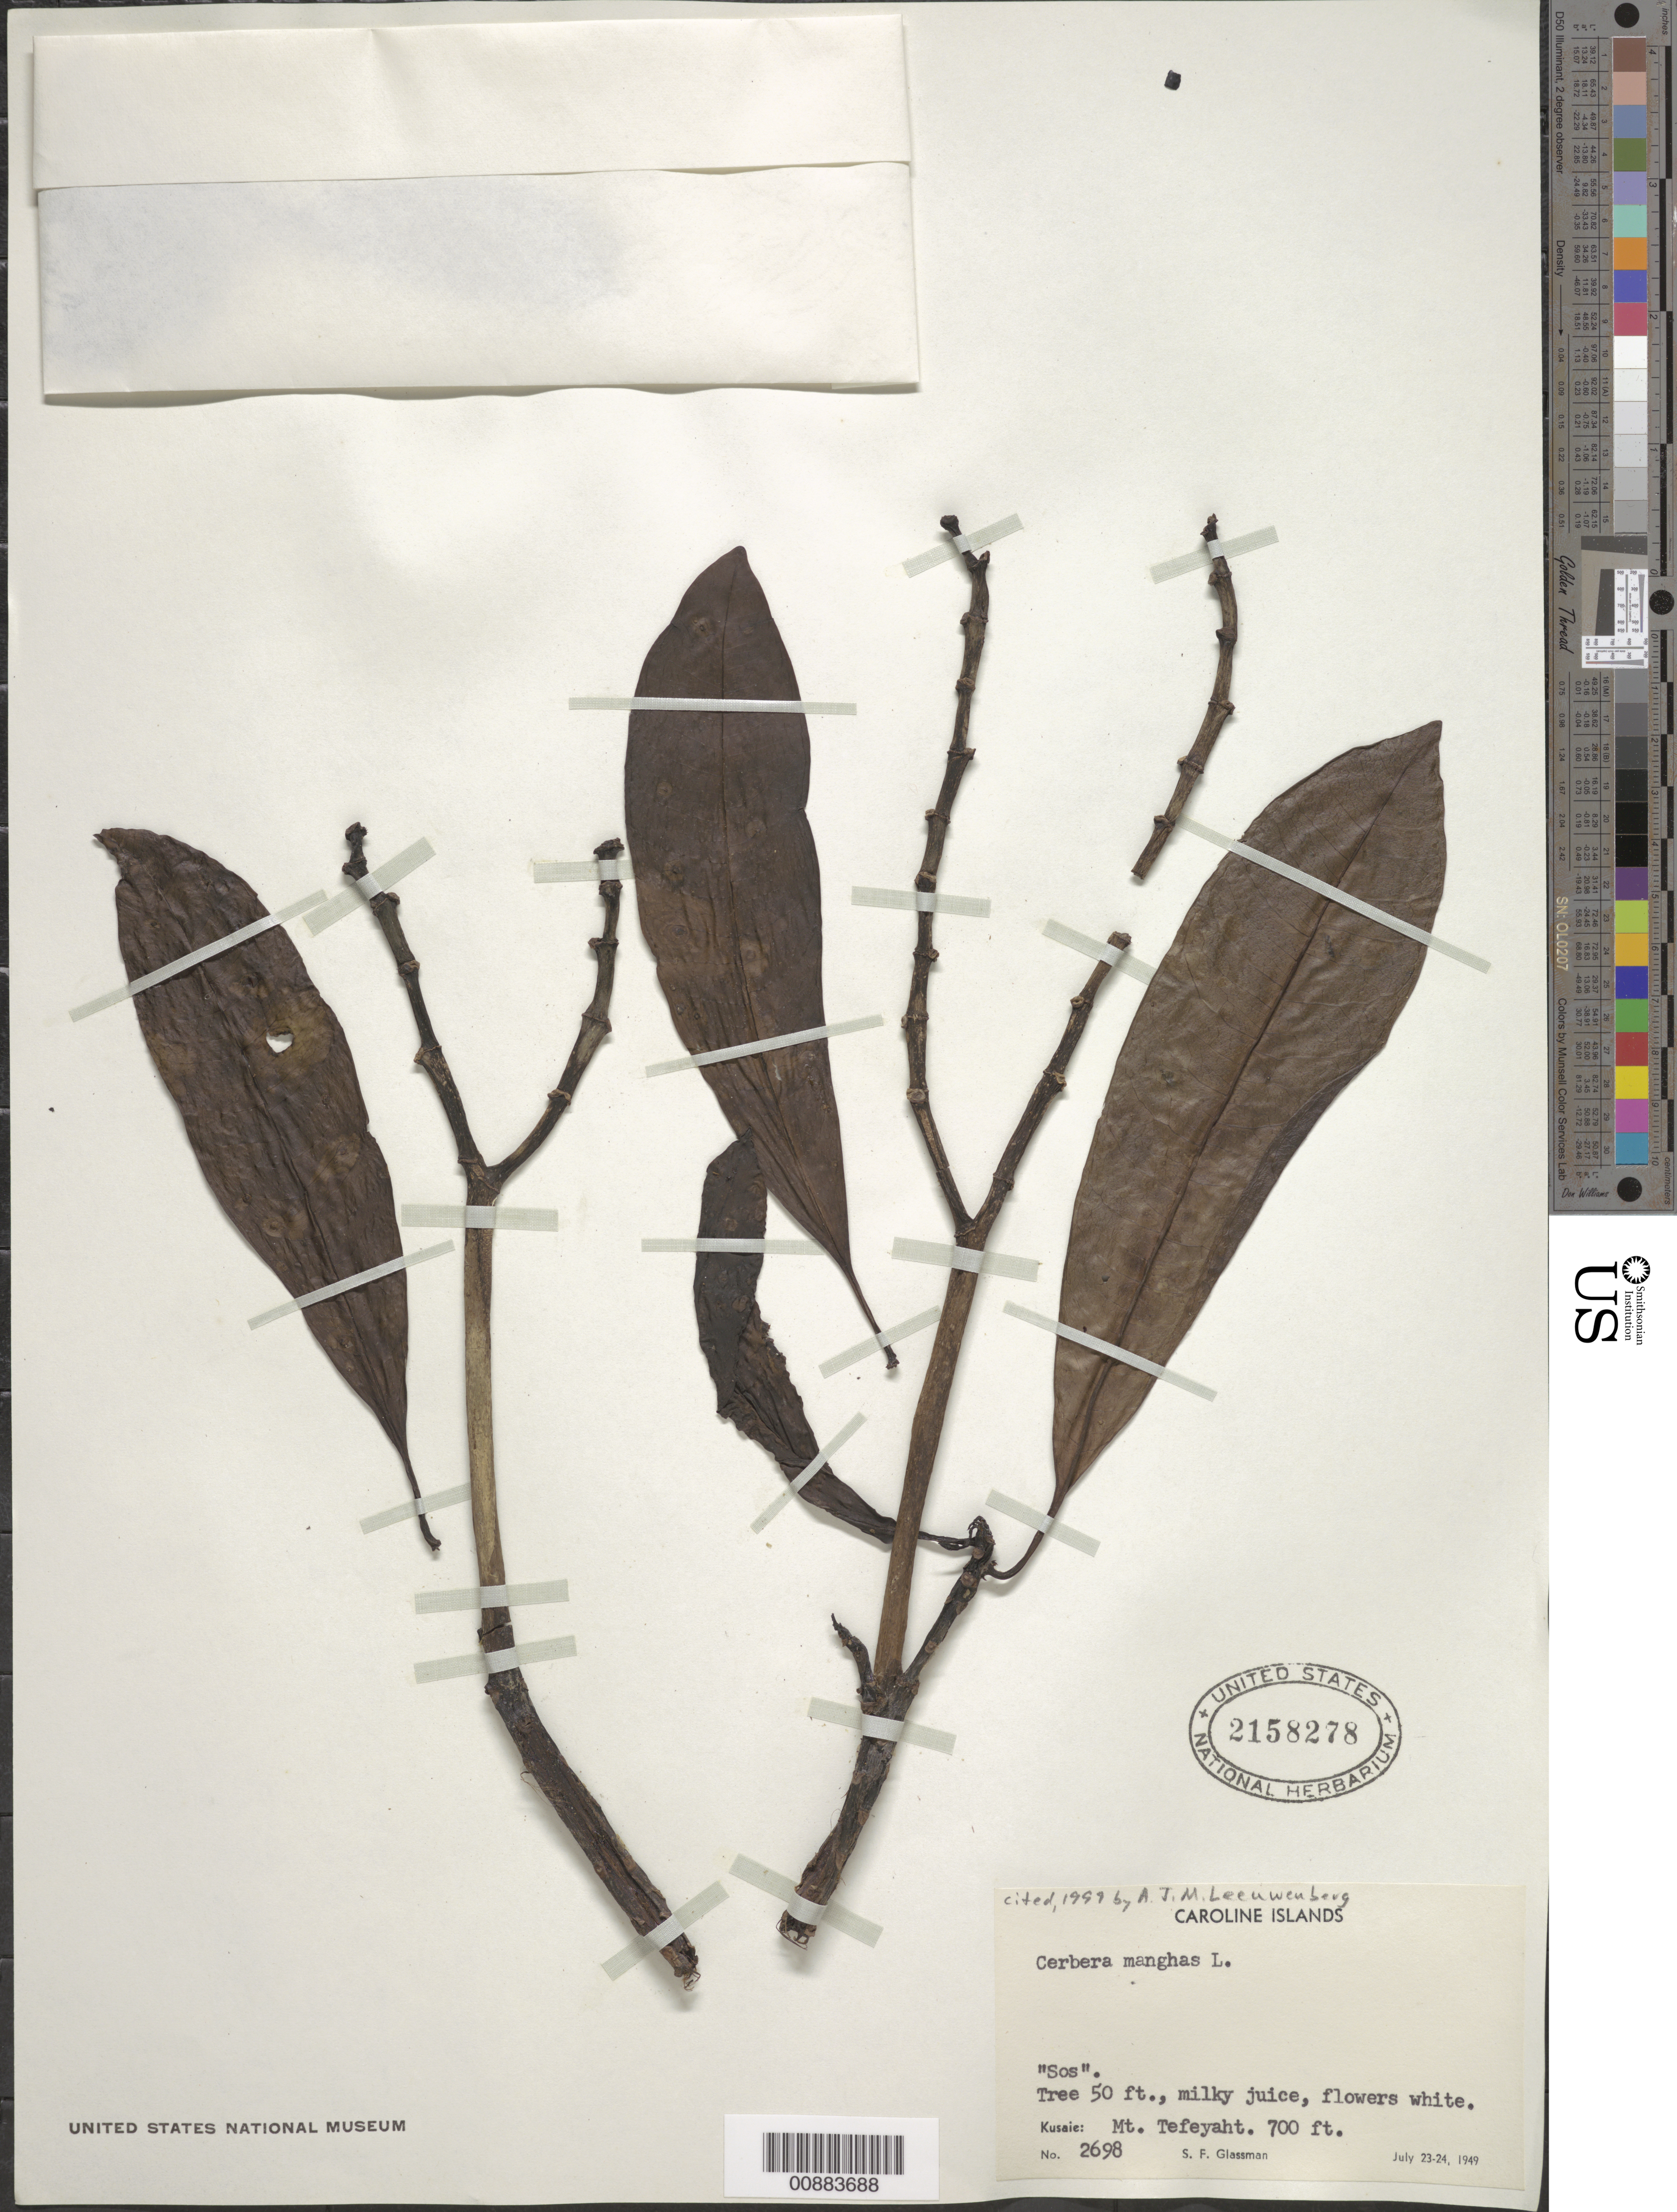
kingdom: Plantae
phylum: Tracheophyta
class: Magnoliopsida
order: Gentianales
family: Apocynaceae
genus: Cerbera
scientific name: Cerbera manghas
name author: L.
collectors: S. F. Glassman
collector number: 2698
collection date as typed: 23 Jul 1949 and 24 Jul 1949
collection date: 1949-07-23,1949-07-24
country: Micronesia, Federated States of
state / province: Kosrae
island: Kosrae [Kusaie]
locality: (Kusaie) Mt. Tefeyaht.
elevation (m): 213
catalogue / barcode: US 2158278